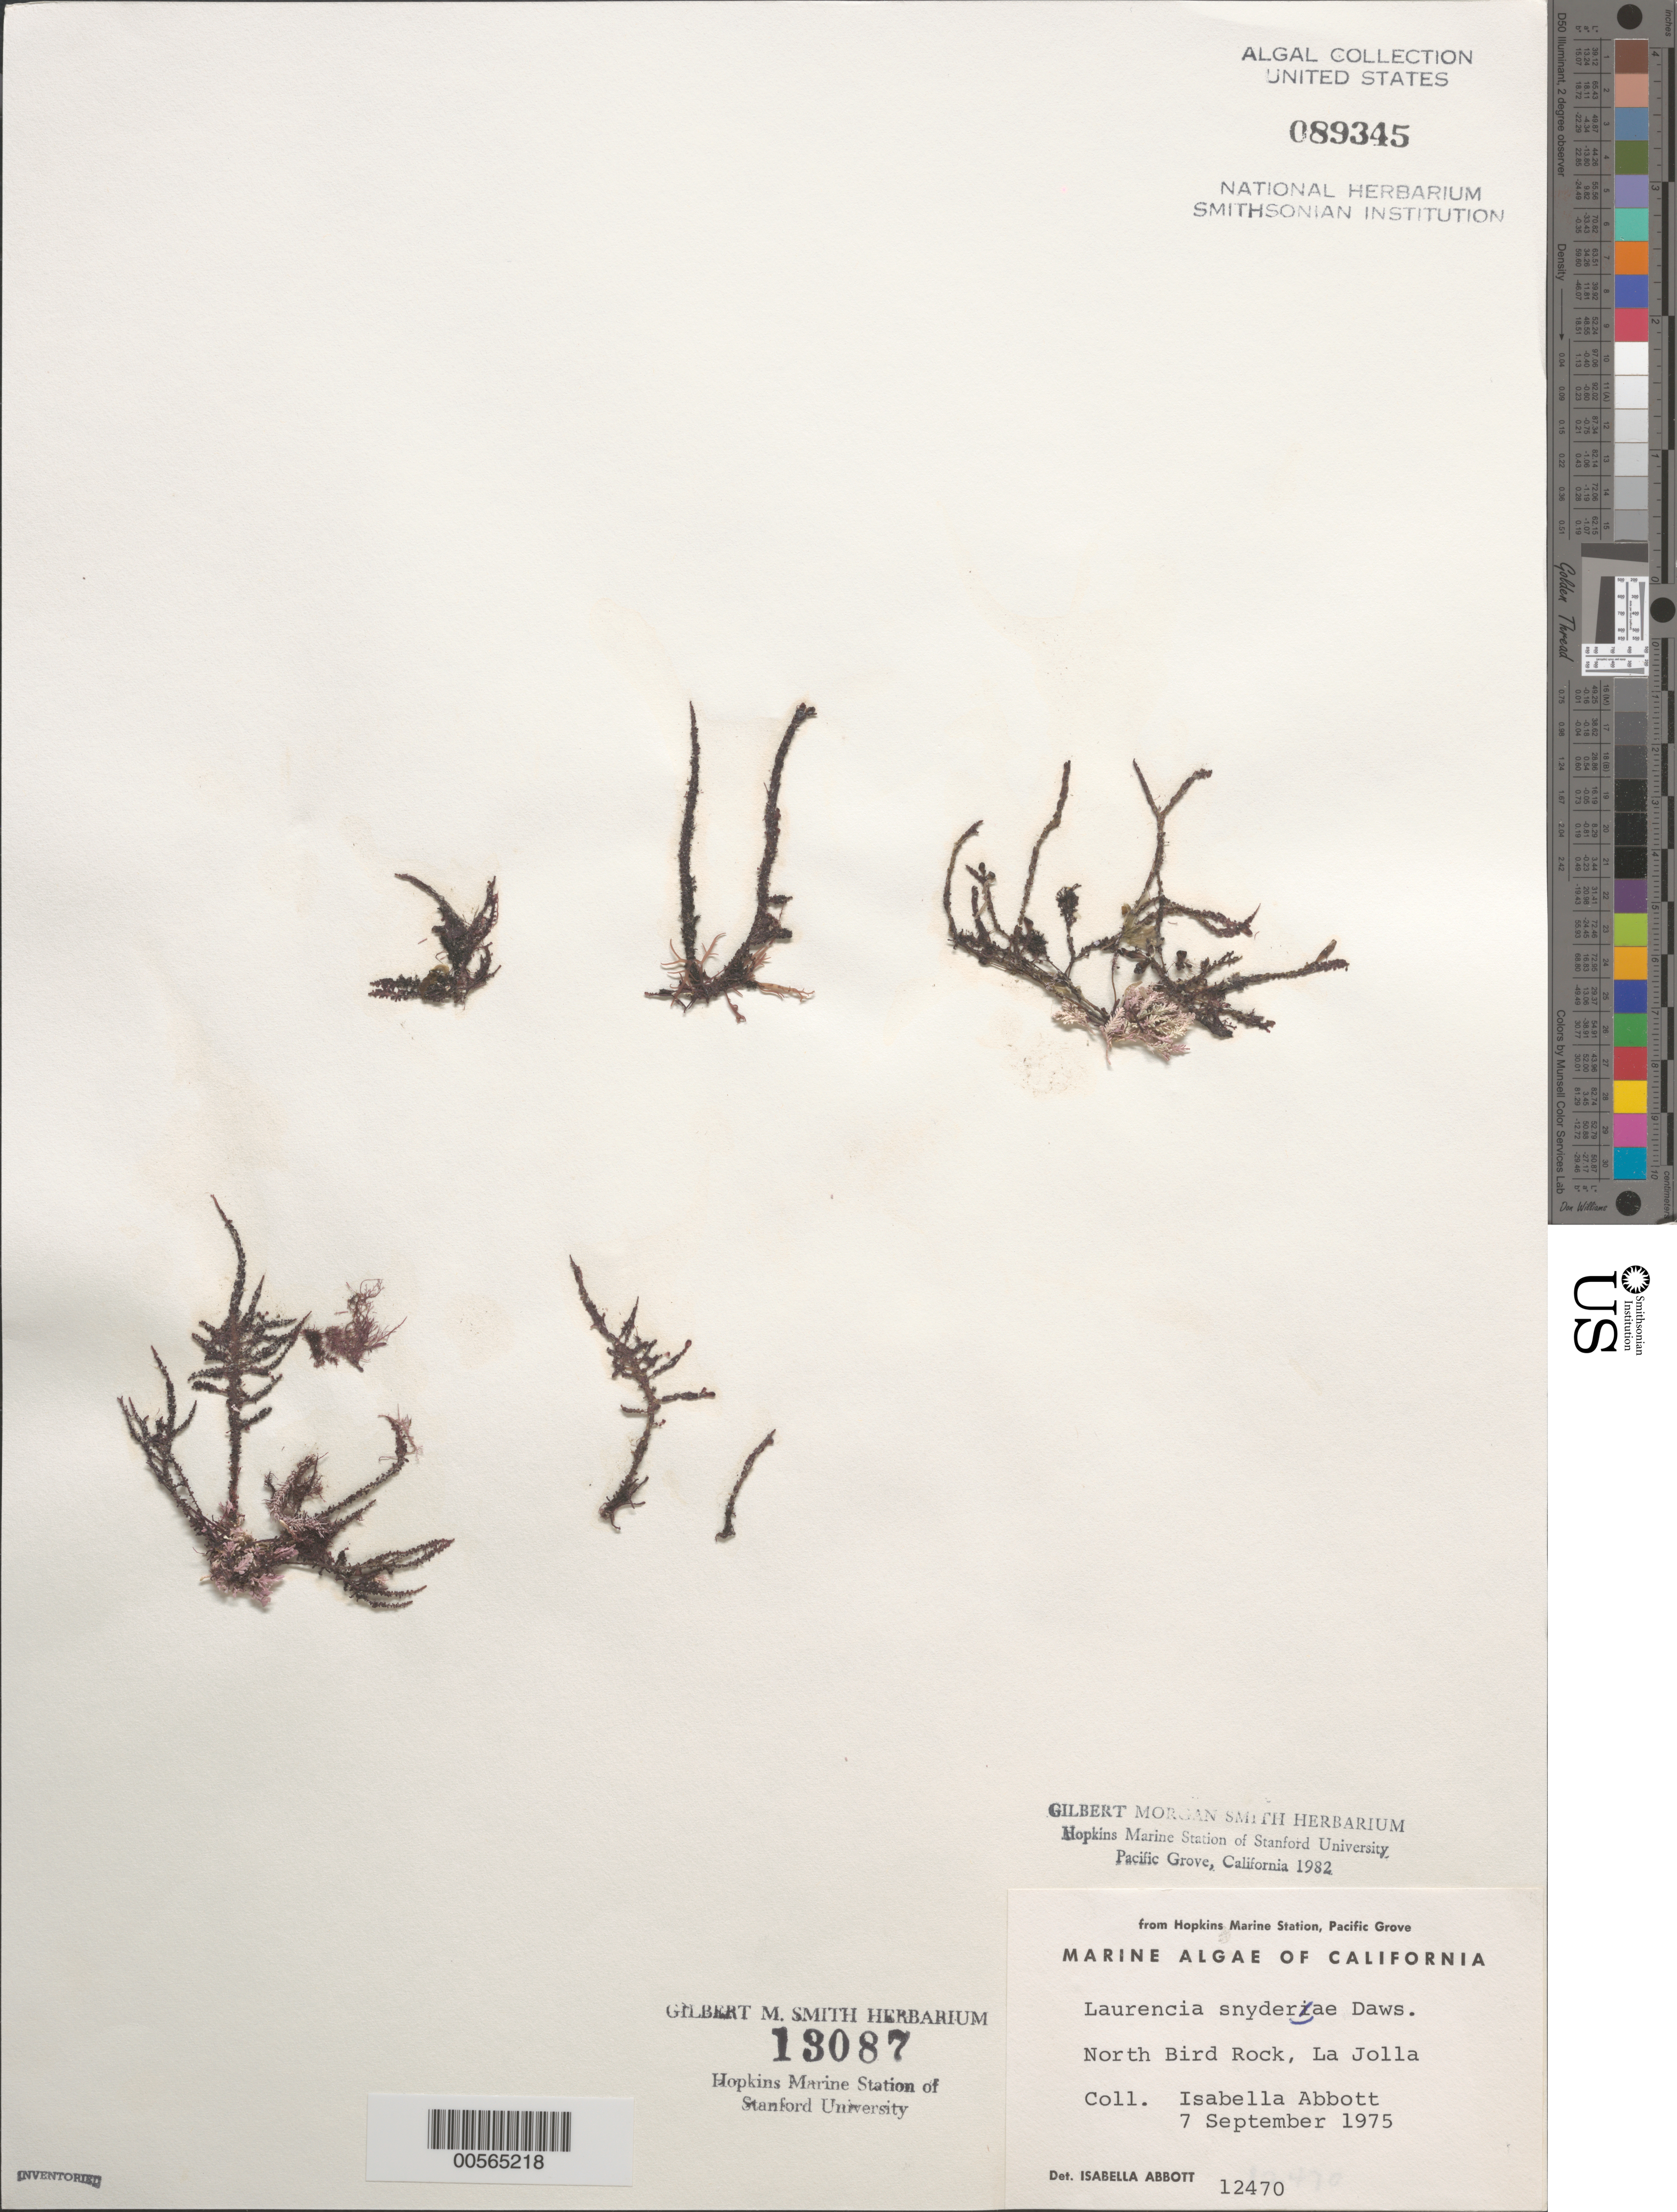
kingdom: Plantae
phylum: Rhodophyta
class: Florideophyceae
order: Ceramiales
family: Rhodomelaceae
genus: Laurencia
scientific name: Laurencia snyderae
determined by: Abbott, Isabella A.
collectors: I. A. Abbott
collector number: IAA 12470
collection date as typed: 07 Sep 1975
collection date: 1975-09-07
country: United States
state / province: California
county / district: San Diego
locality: La Jolla, North Bird Rock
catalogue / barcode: US 89345